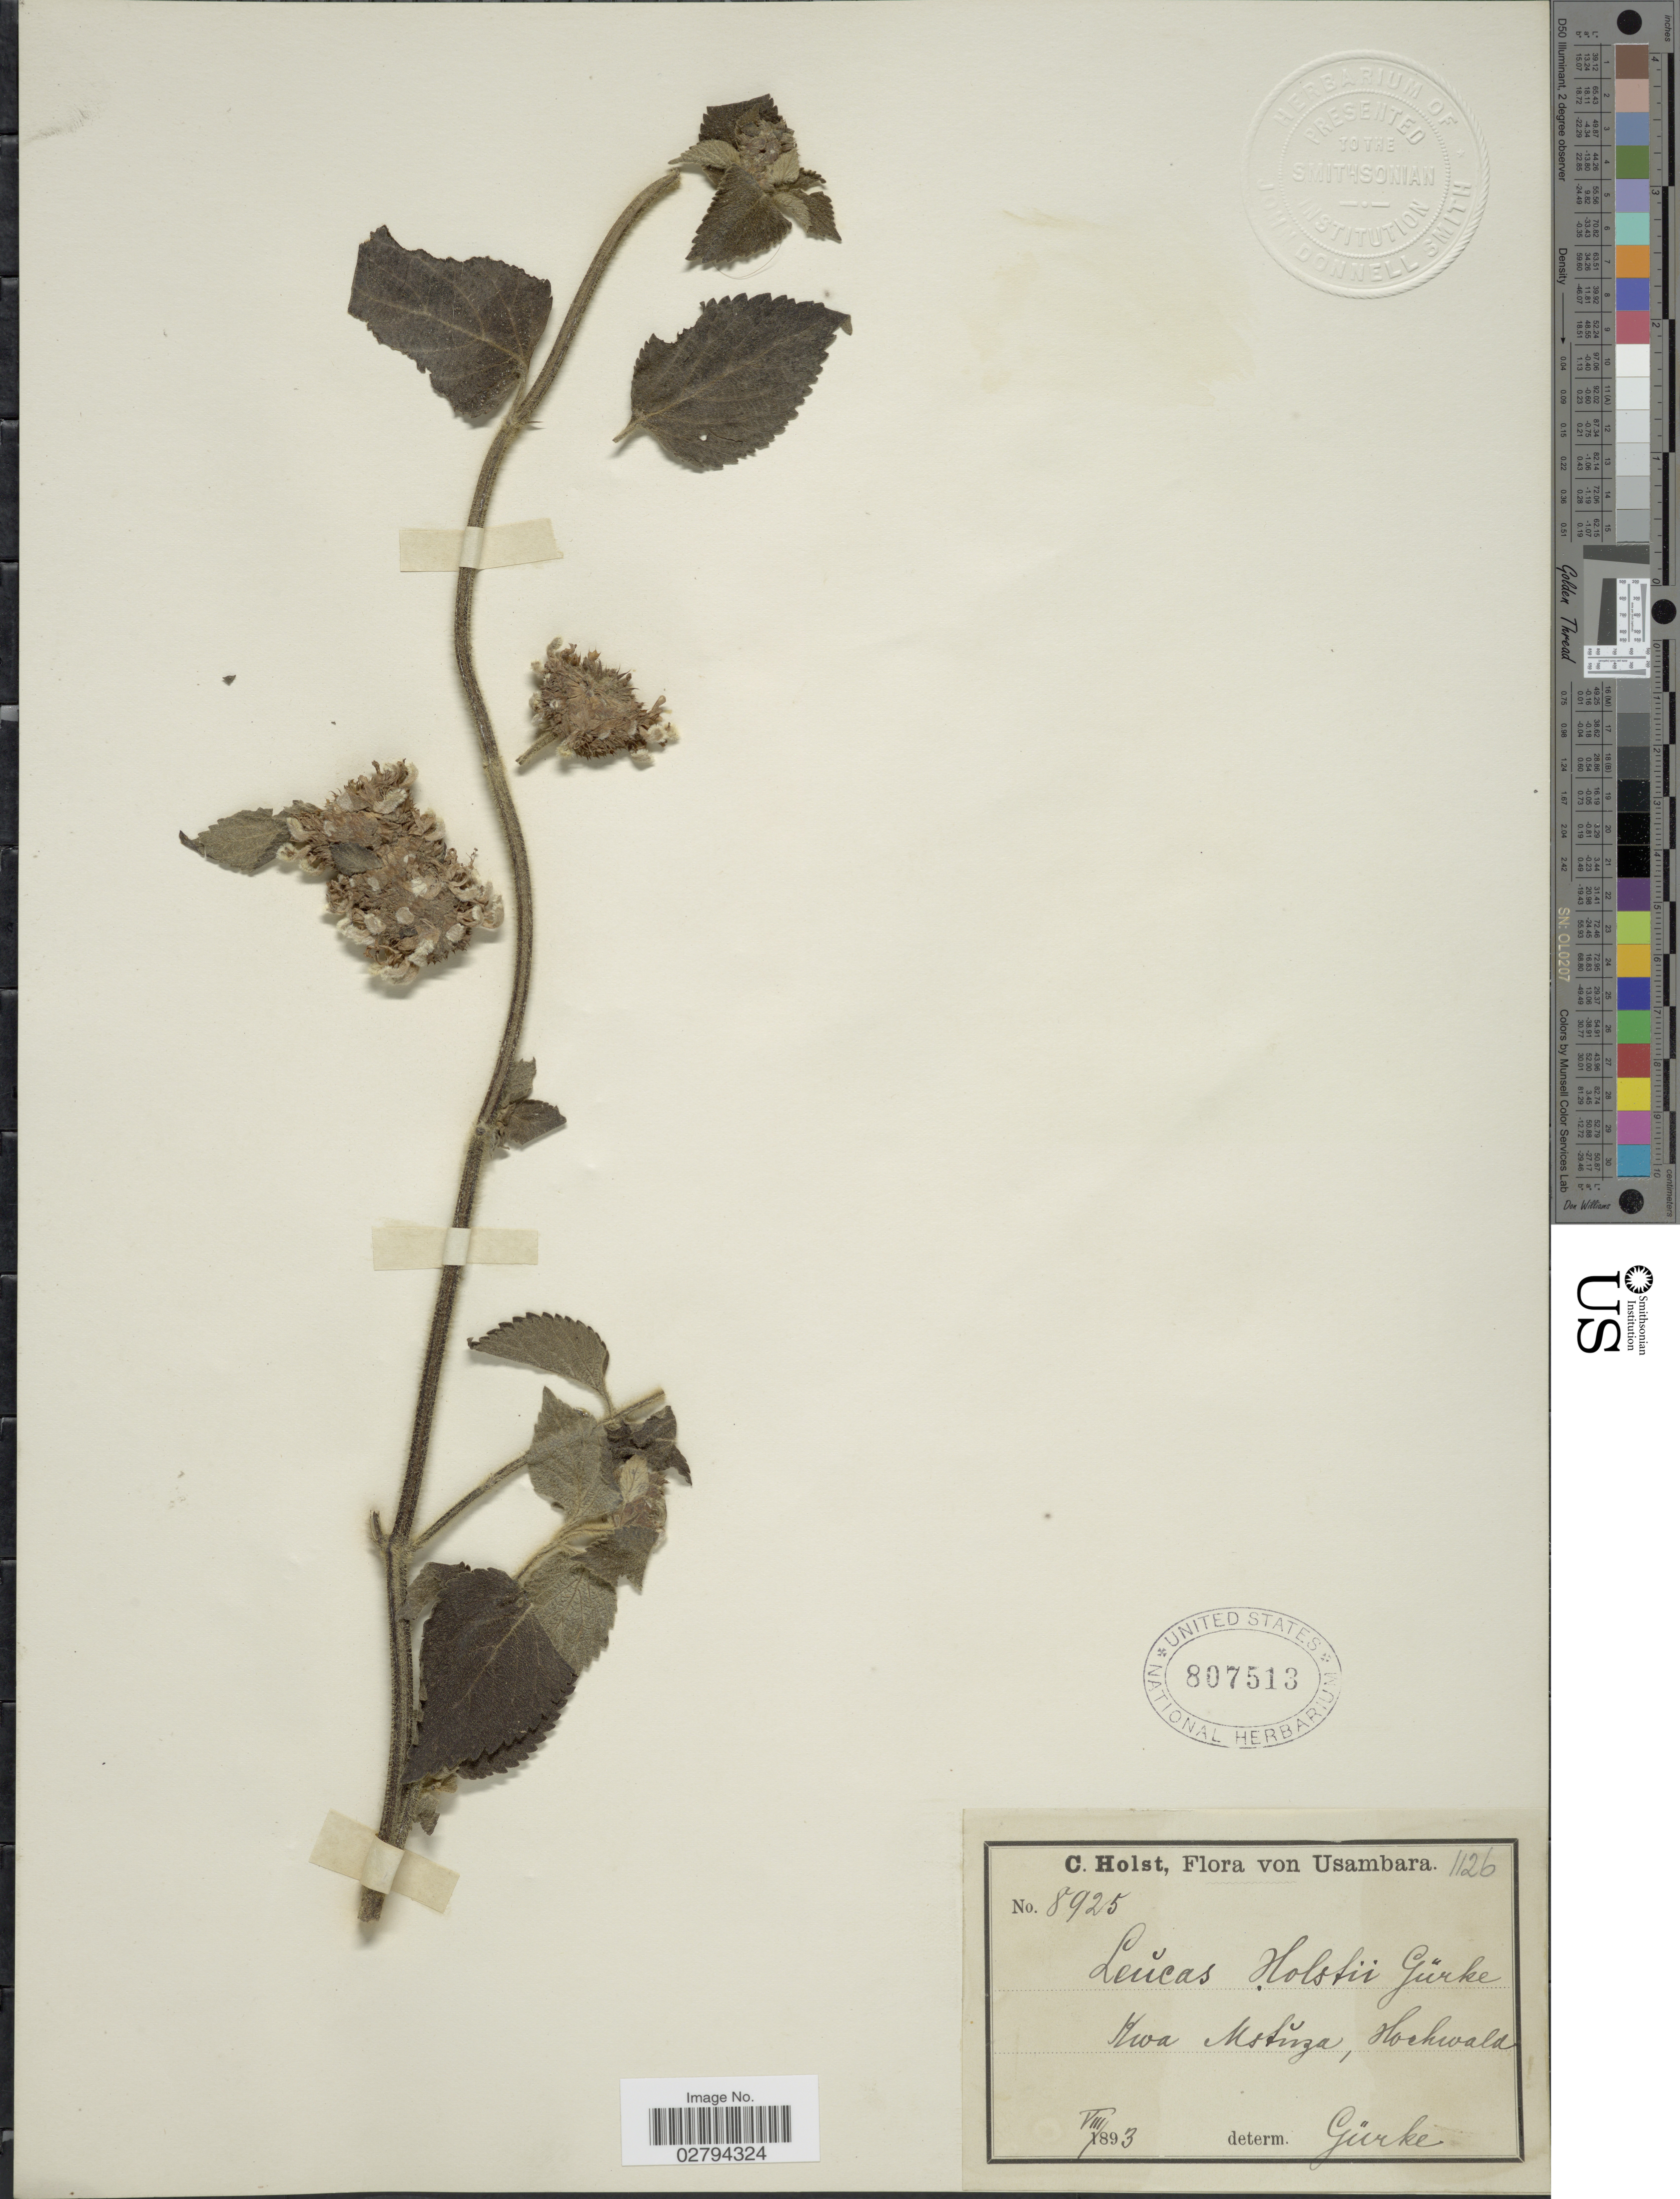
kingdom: Plantae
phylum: Tracheophyta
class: Magnoliopsida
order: Lamiales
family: Lamiaceae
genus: Leucas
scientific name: Leucas holstii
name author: Gürke ex Engl.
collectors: C. H. Holst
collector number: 8925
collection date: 1893-08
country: Tanzania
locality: Usambara. Kwa Mstuza, Hochwald.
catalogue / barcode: US 807513